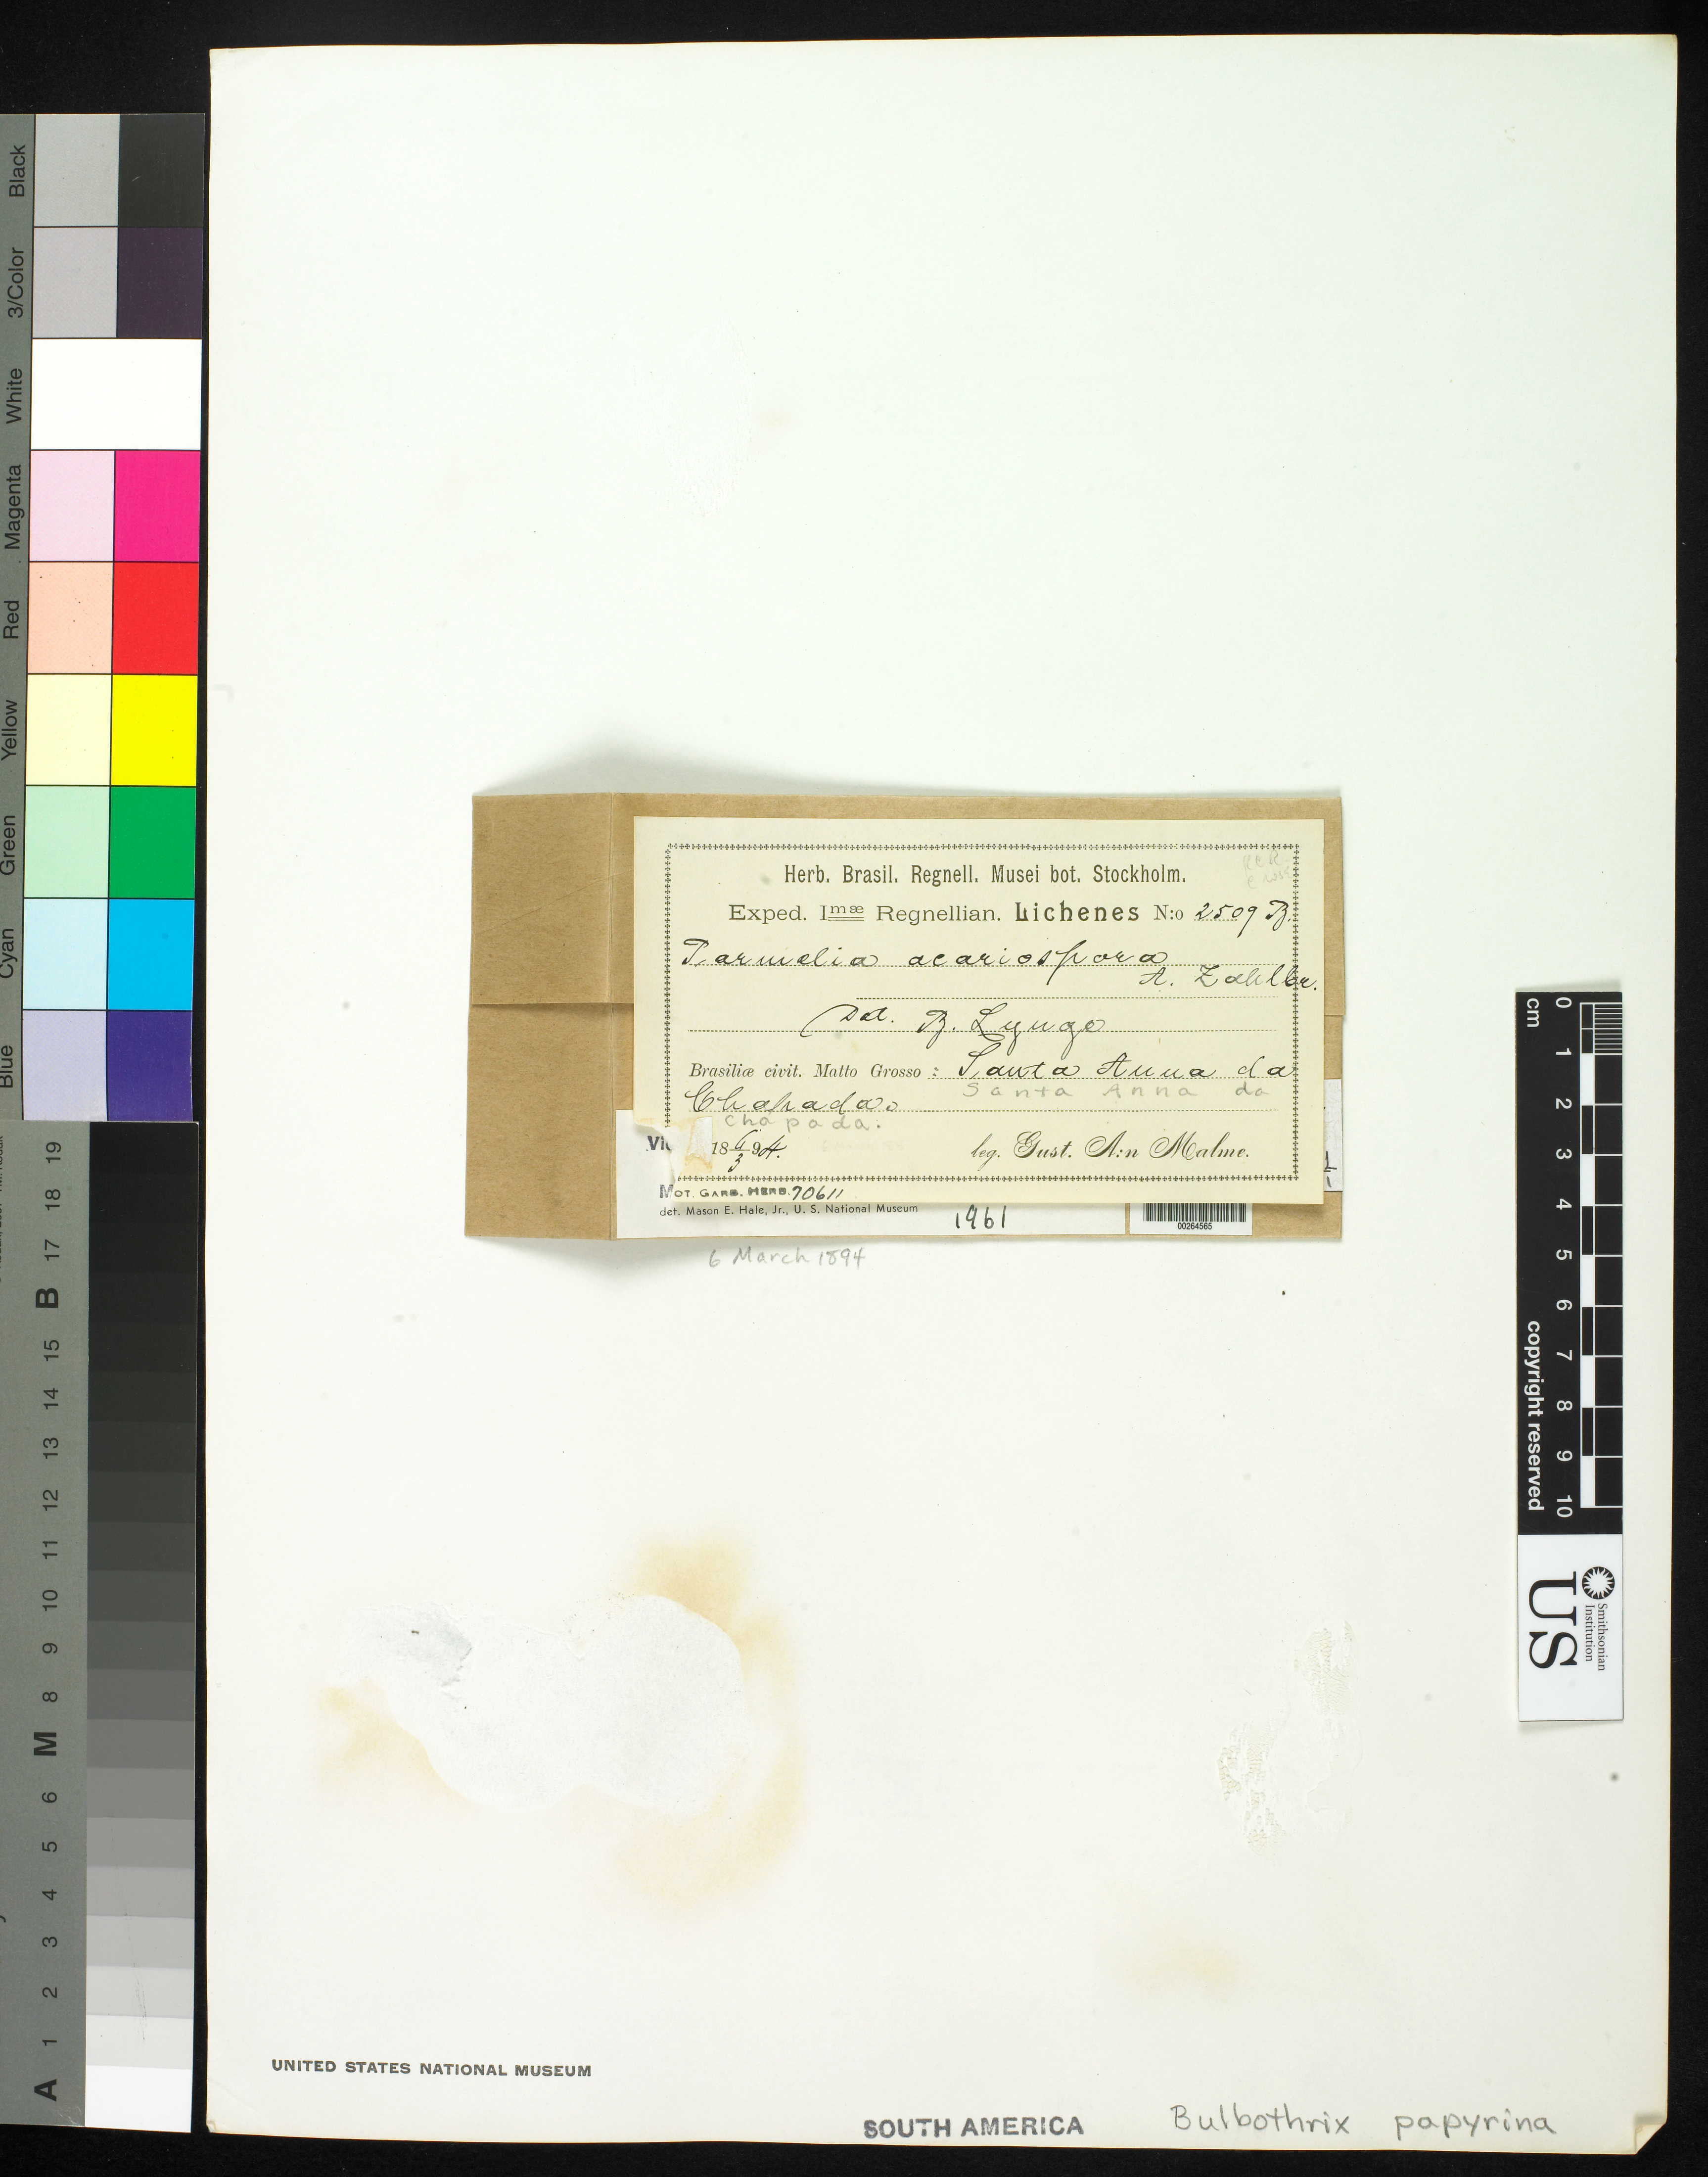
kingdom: Fungi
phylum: Ascomycota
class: Lecanoromycetes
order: Lecanorales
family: Parmeliaceae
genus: Bulbothrix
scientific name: Bulbothrix papyrina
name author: (Fée) Hale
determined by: Benatti, Michael N.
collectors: G. O. A. Malme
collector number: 2509b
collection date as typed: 06 Mar 1894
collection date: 1894-03-06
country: Brazil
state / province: Mato Grosso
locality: Santa Anna da Chapada